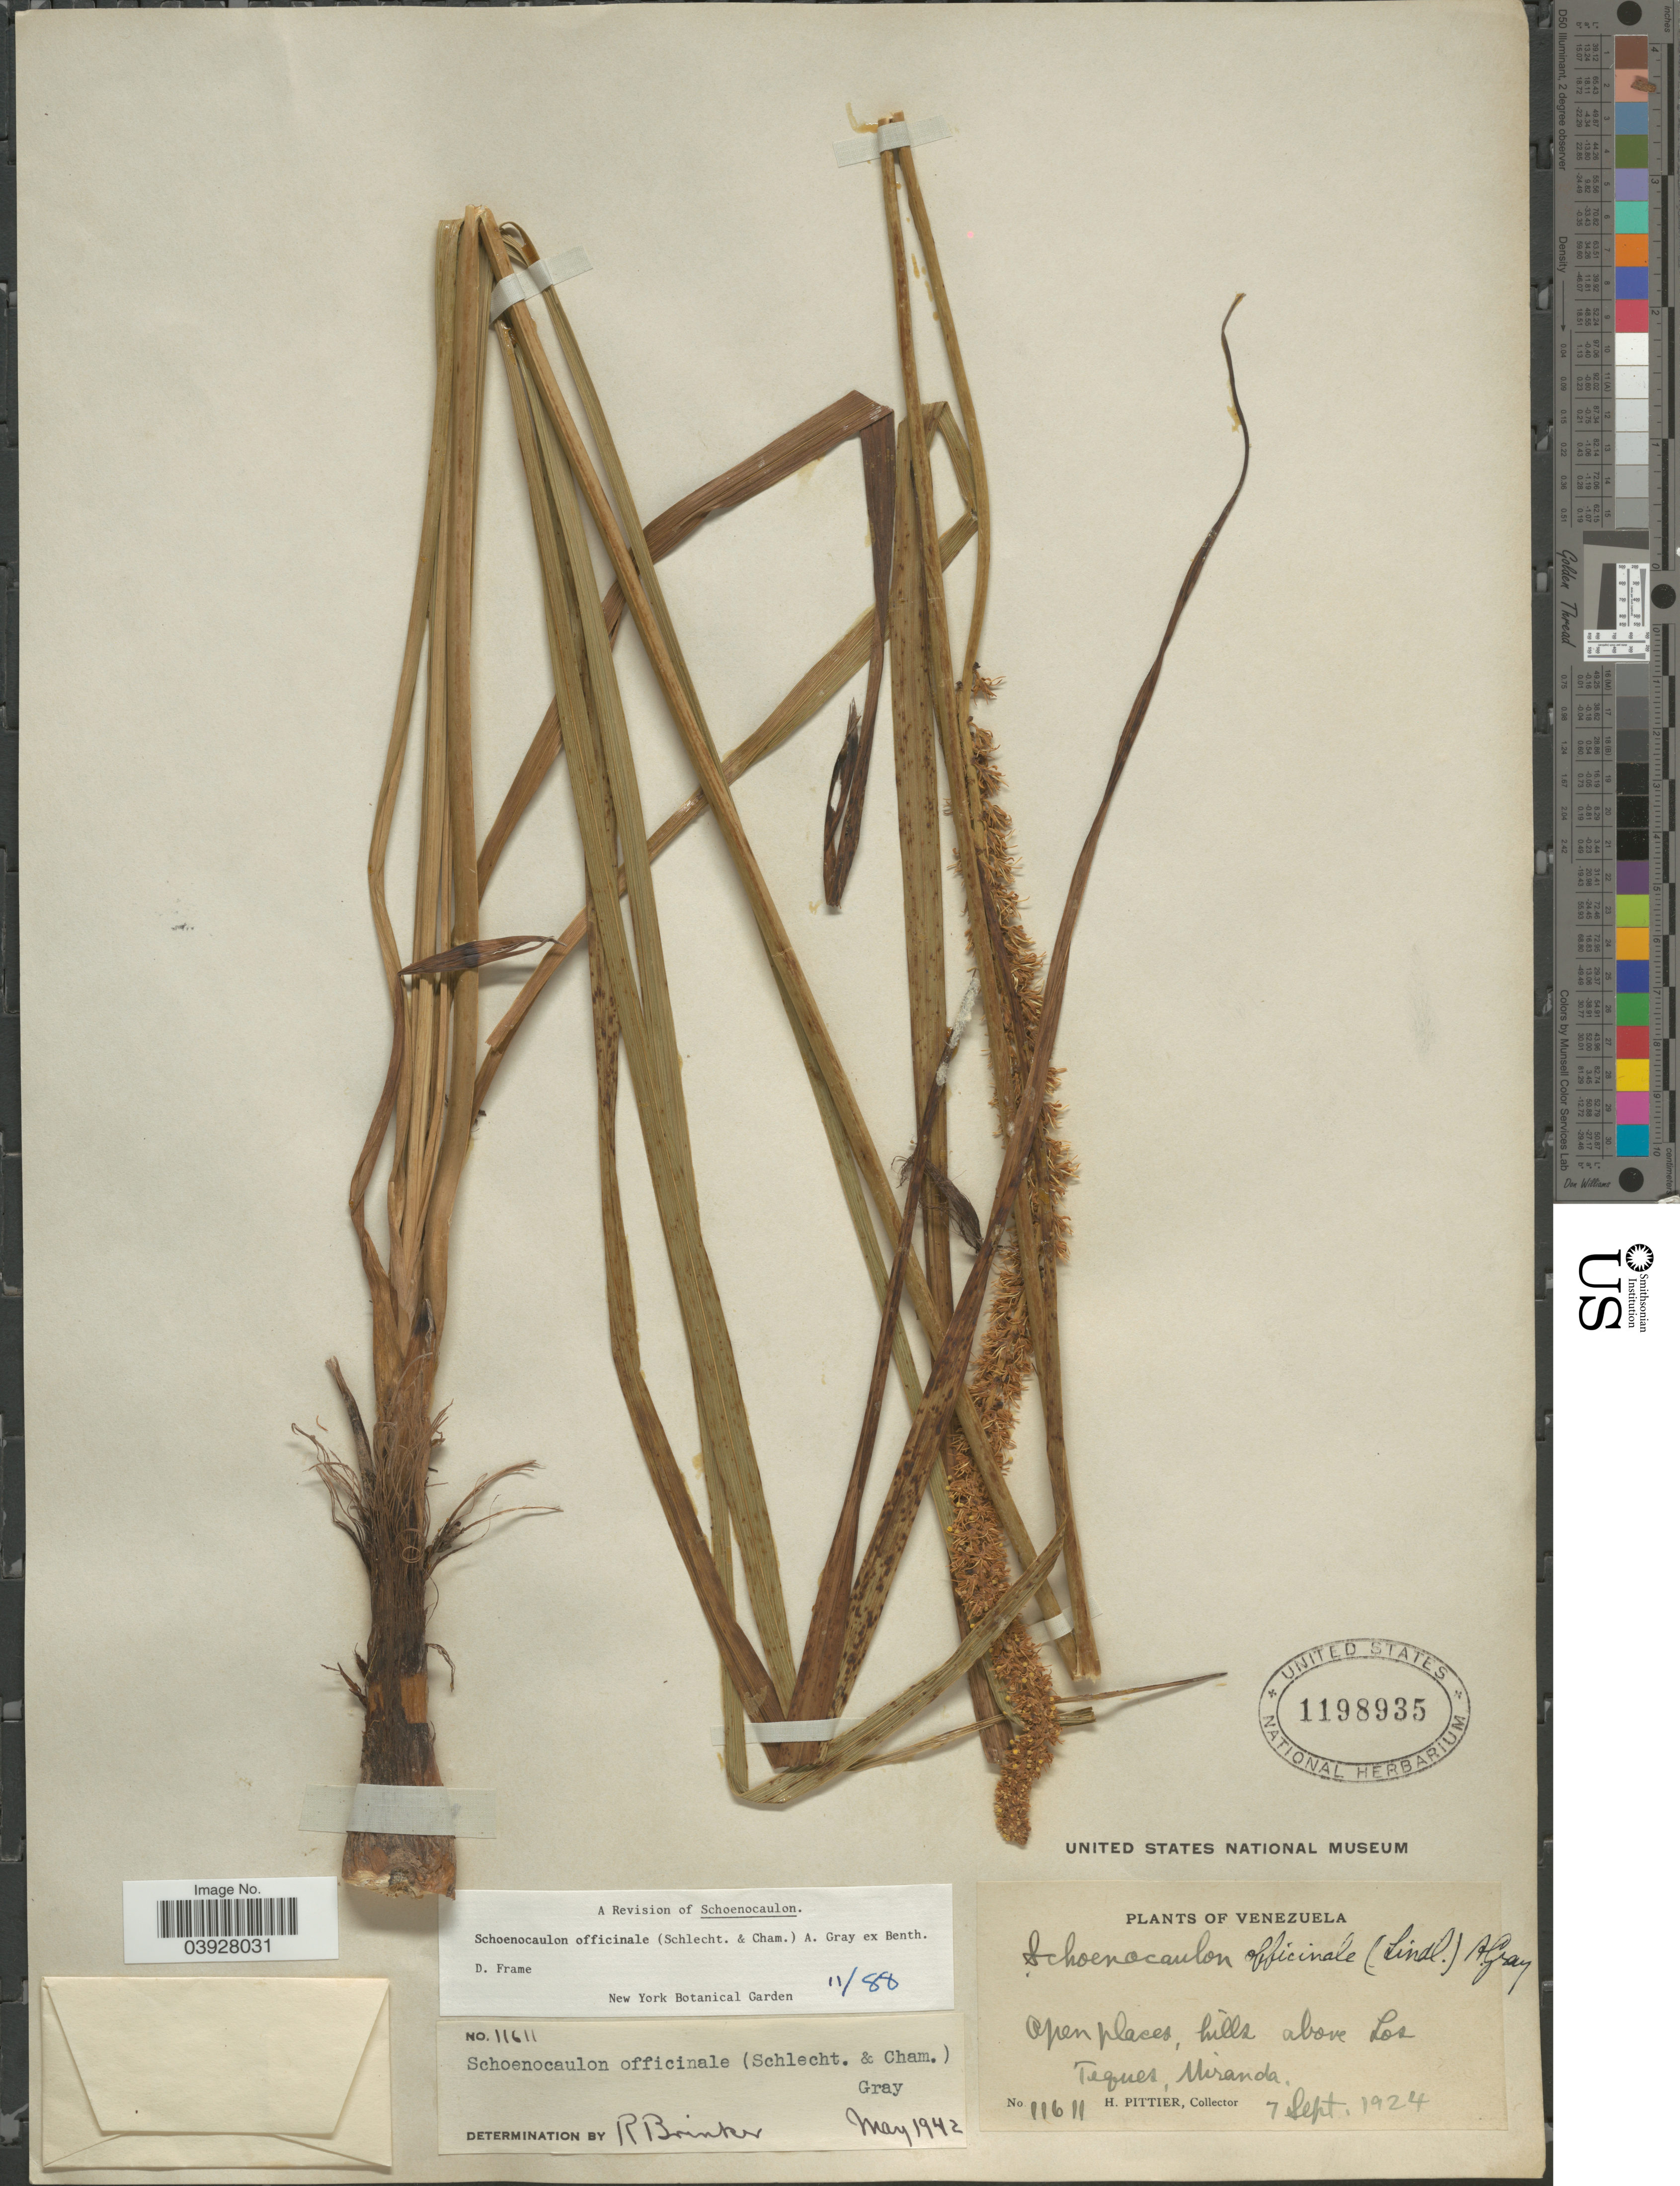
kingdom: Plantae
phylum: Tracheophyta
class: Liliopsida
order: Liliales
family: Melanthiaceae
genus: Schoenocaulon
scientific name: Schoenocaulon officinale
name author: (Schltdl.) A. Gray ex Benth.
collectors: H. F. Pittier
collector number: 11611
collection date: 1924-09-07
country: Venezuela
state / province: Miranda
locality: Hills above Los Teques.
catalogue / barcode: US 1198935